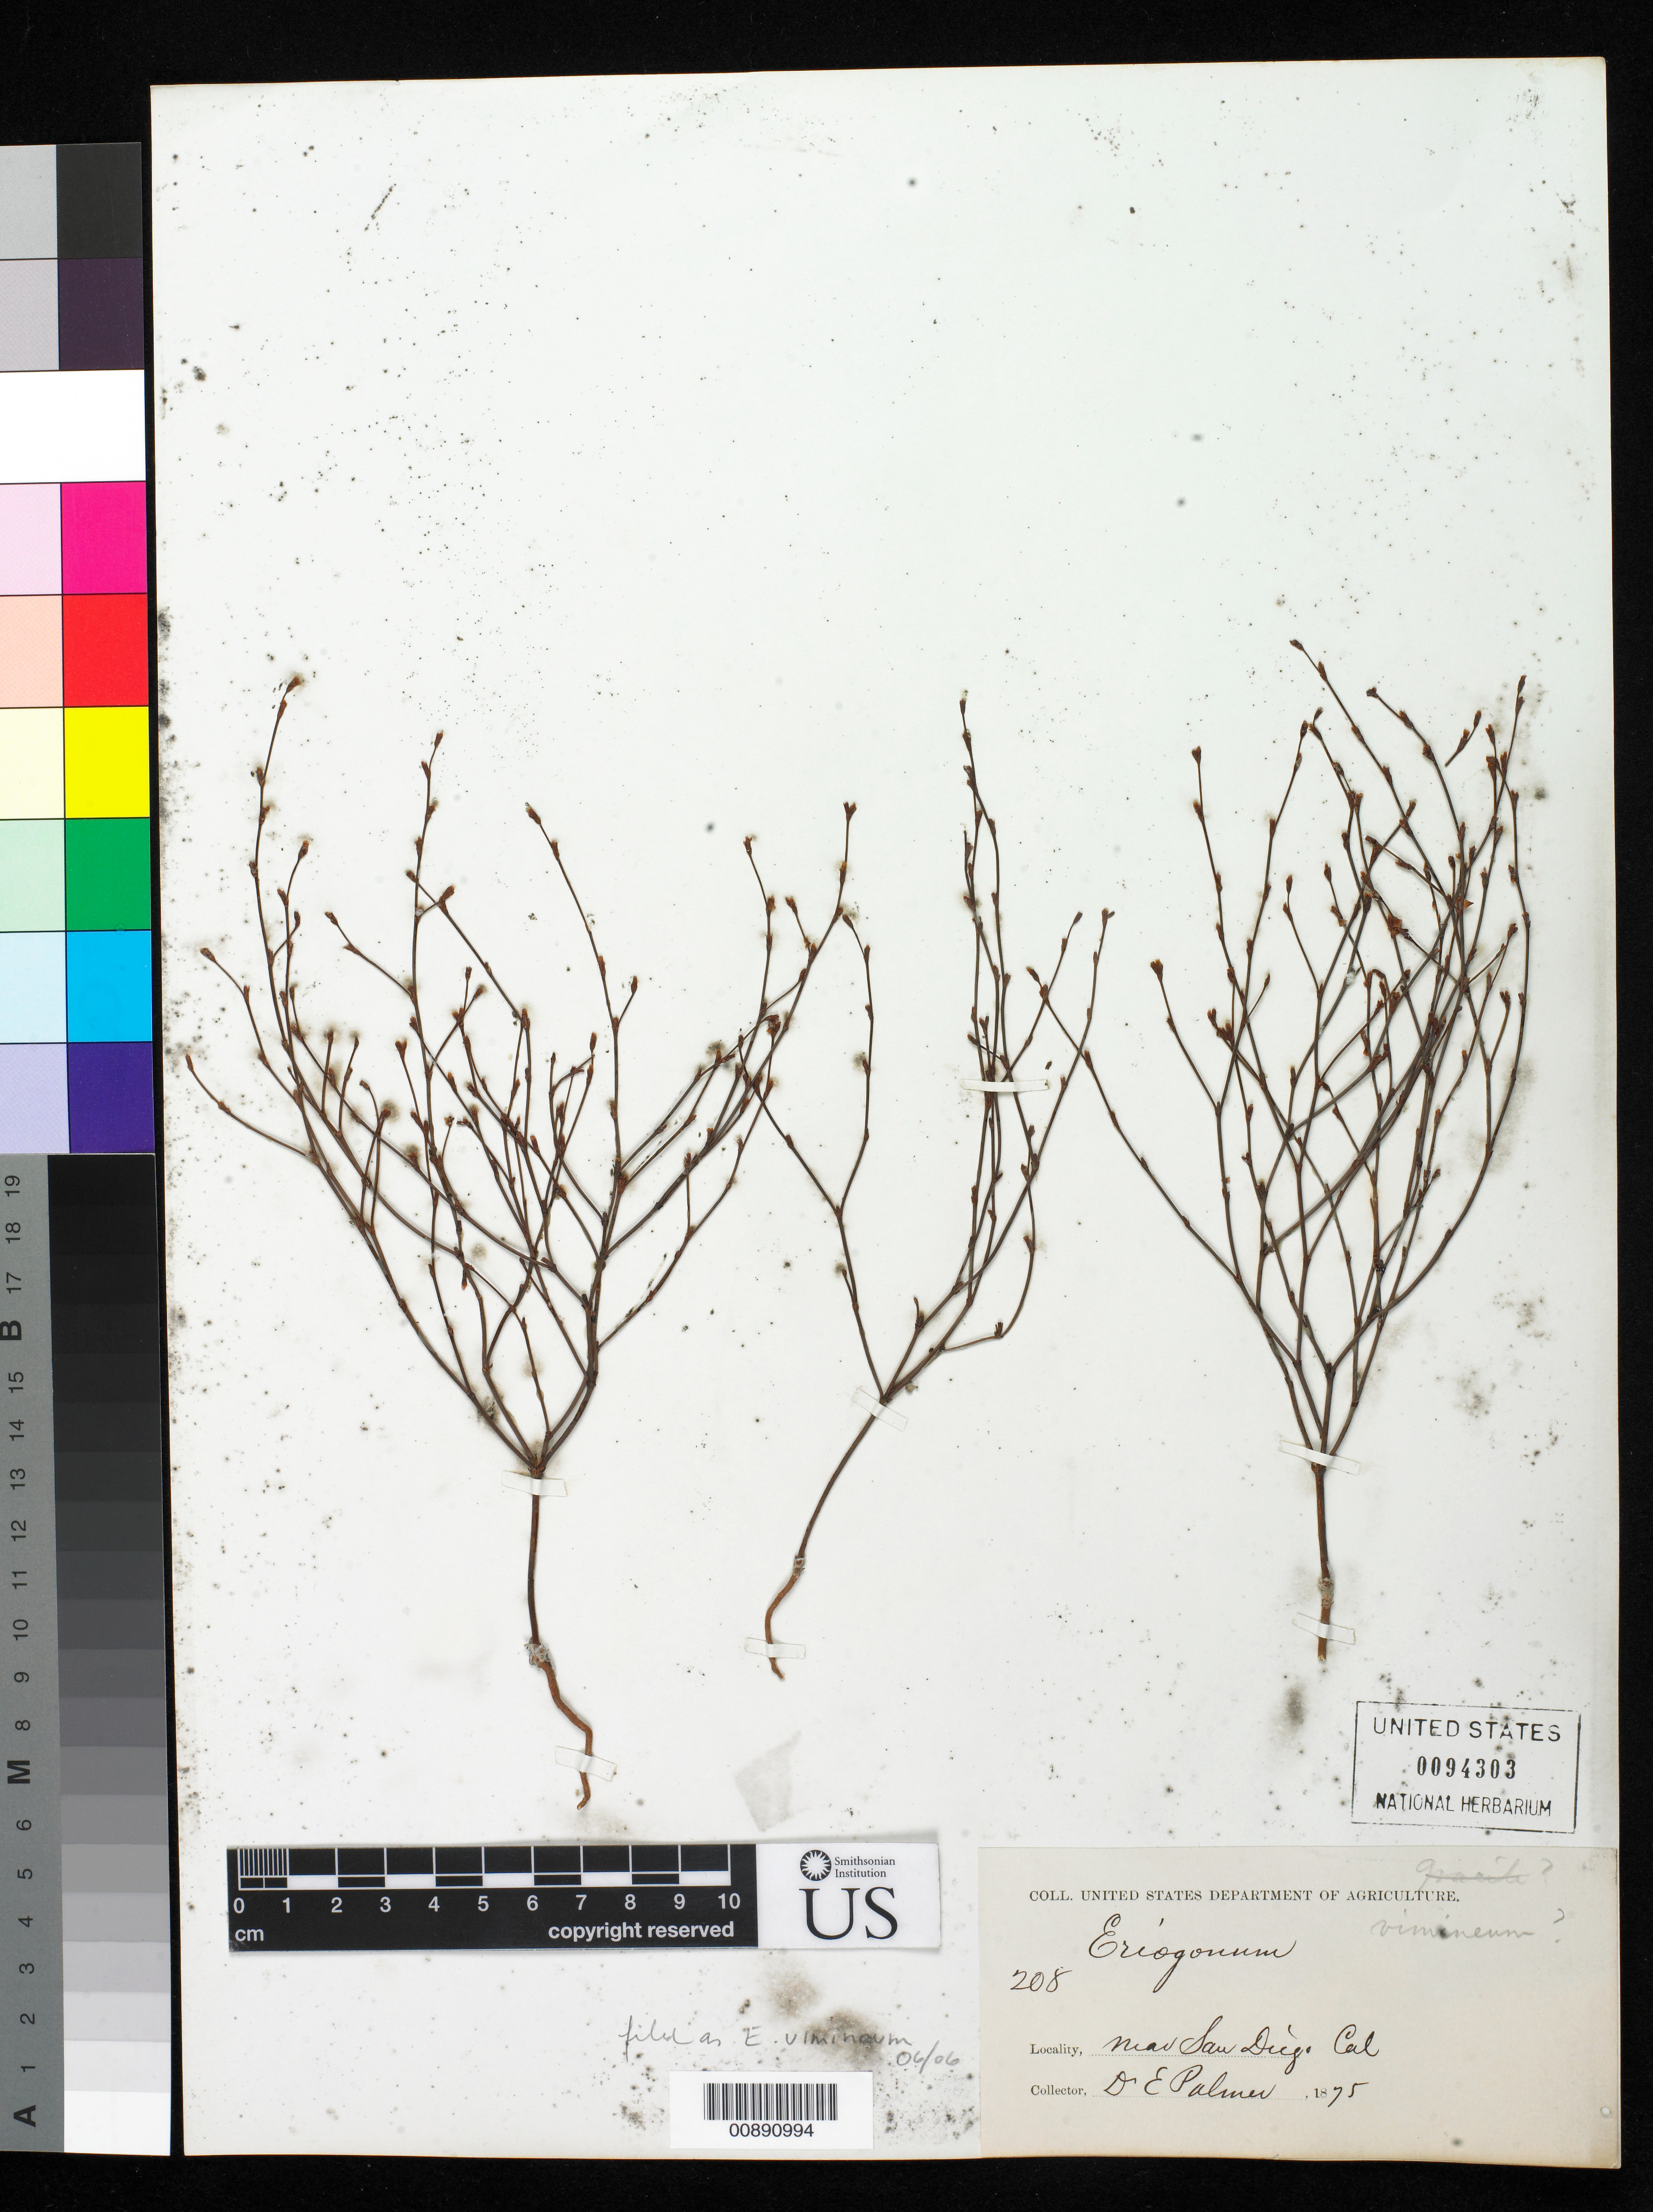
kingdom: Plantae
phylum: Tracheophyta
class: Magnoliopsida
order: Caryophyllales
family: Polygonaceae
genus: Eriogonum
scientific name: Eriogonum vimineum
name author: Douglas ex Benth.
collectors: E. Palmer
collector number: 208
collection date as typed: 1875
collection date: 1875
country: United States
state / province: California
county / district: San Diego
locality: Near San Diego, California.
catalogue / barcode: US 94303